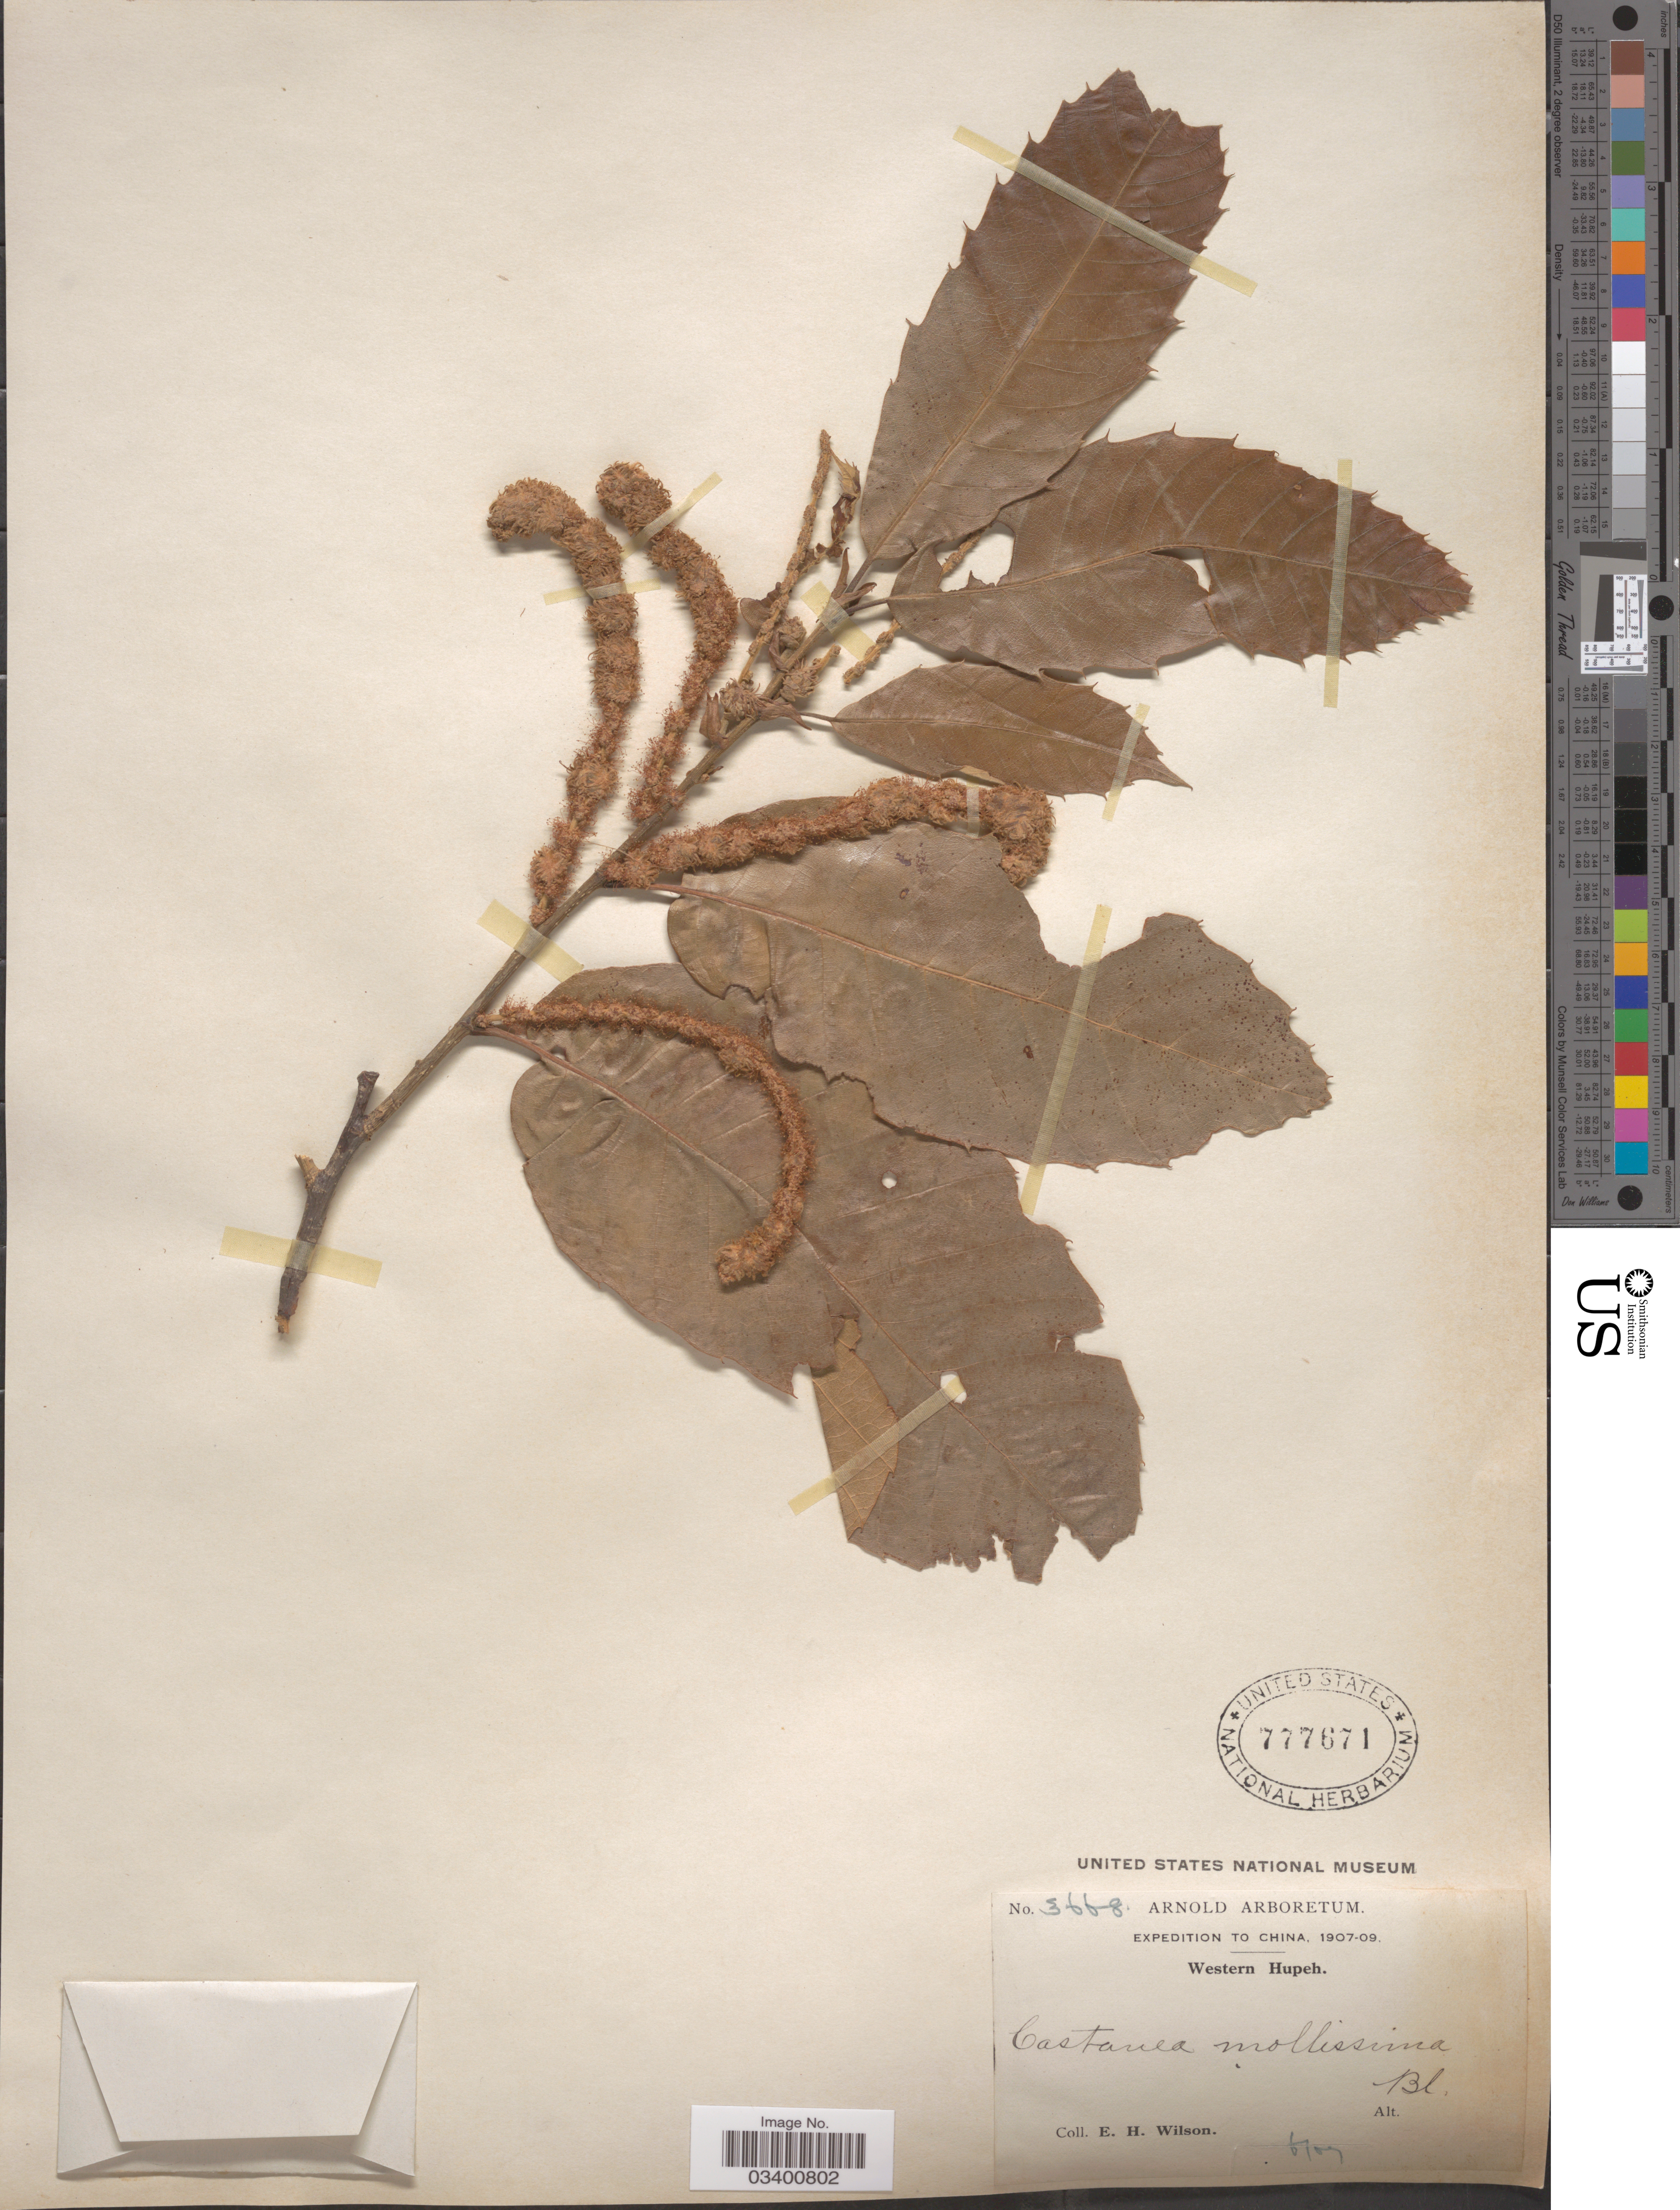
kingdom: Plantae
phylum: Tracheophyta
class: Magnoliopsida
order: Fagales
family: Fagaceae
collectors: E. Wilson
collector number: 3668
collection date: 1909-06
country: China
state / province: Hubei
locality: Western Hupeh.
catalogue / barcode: US 777671